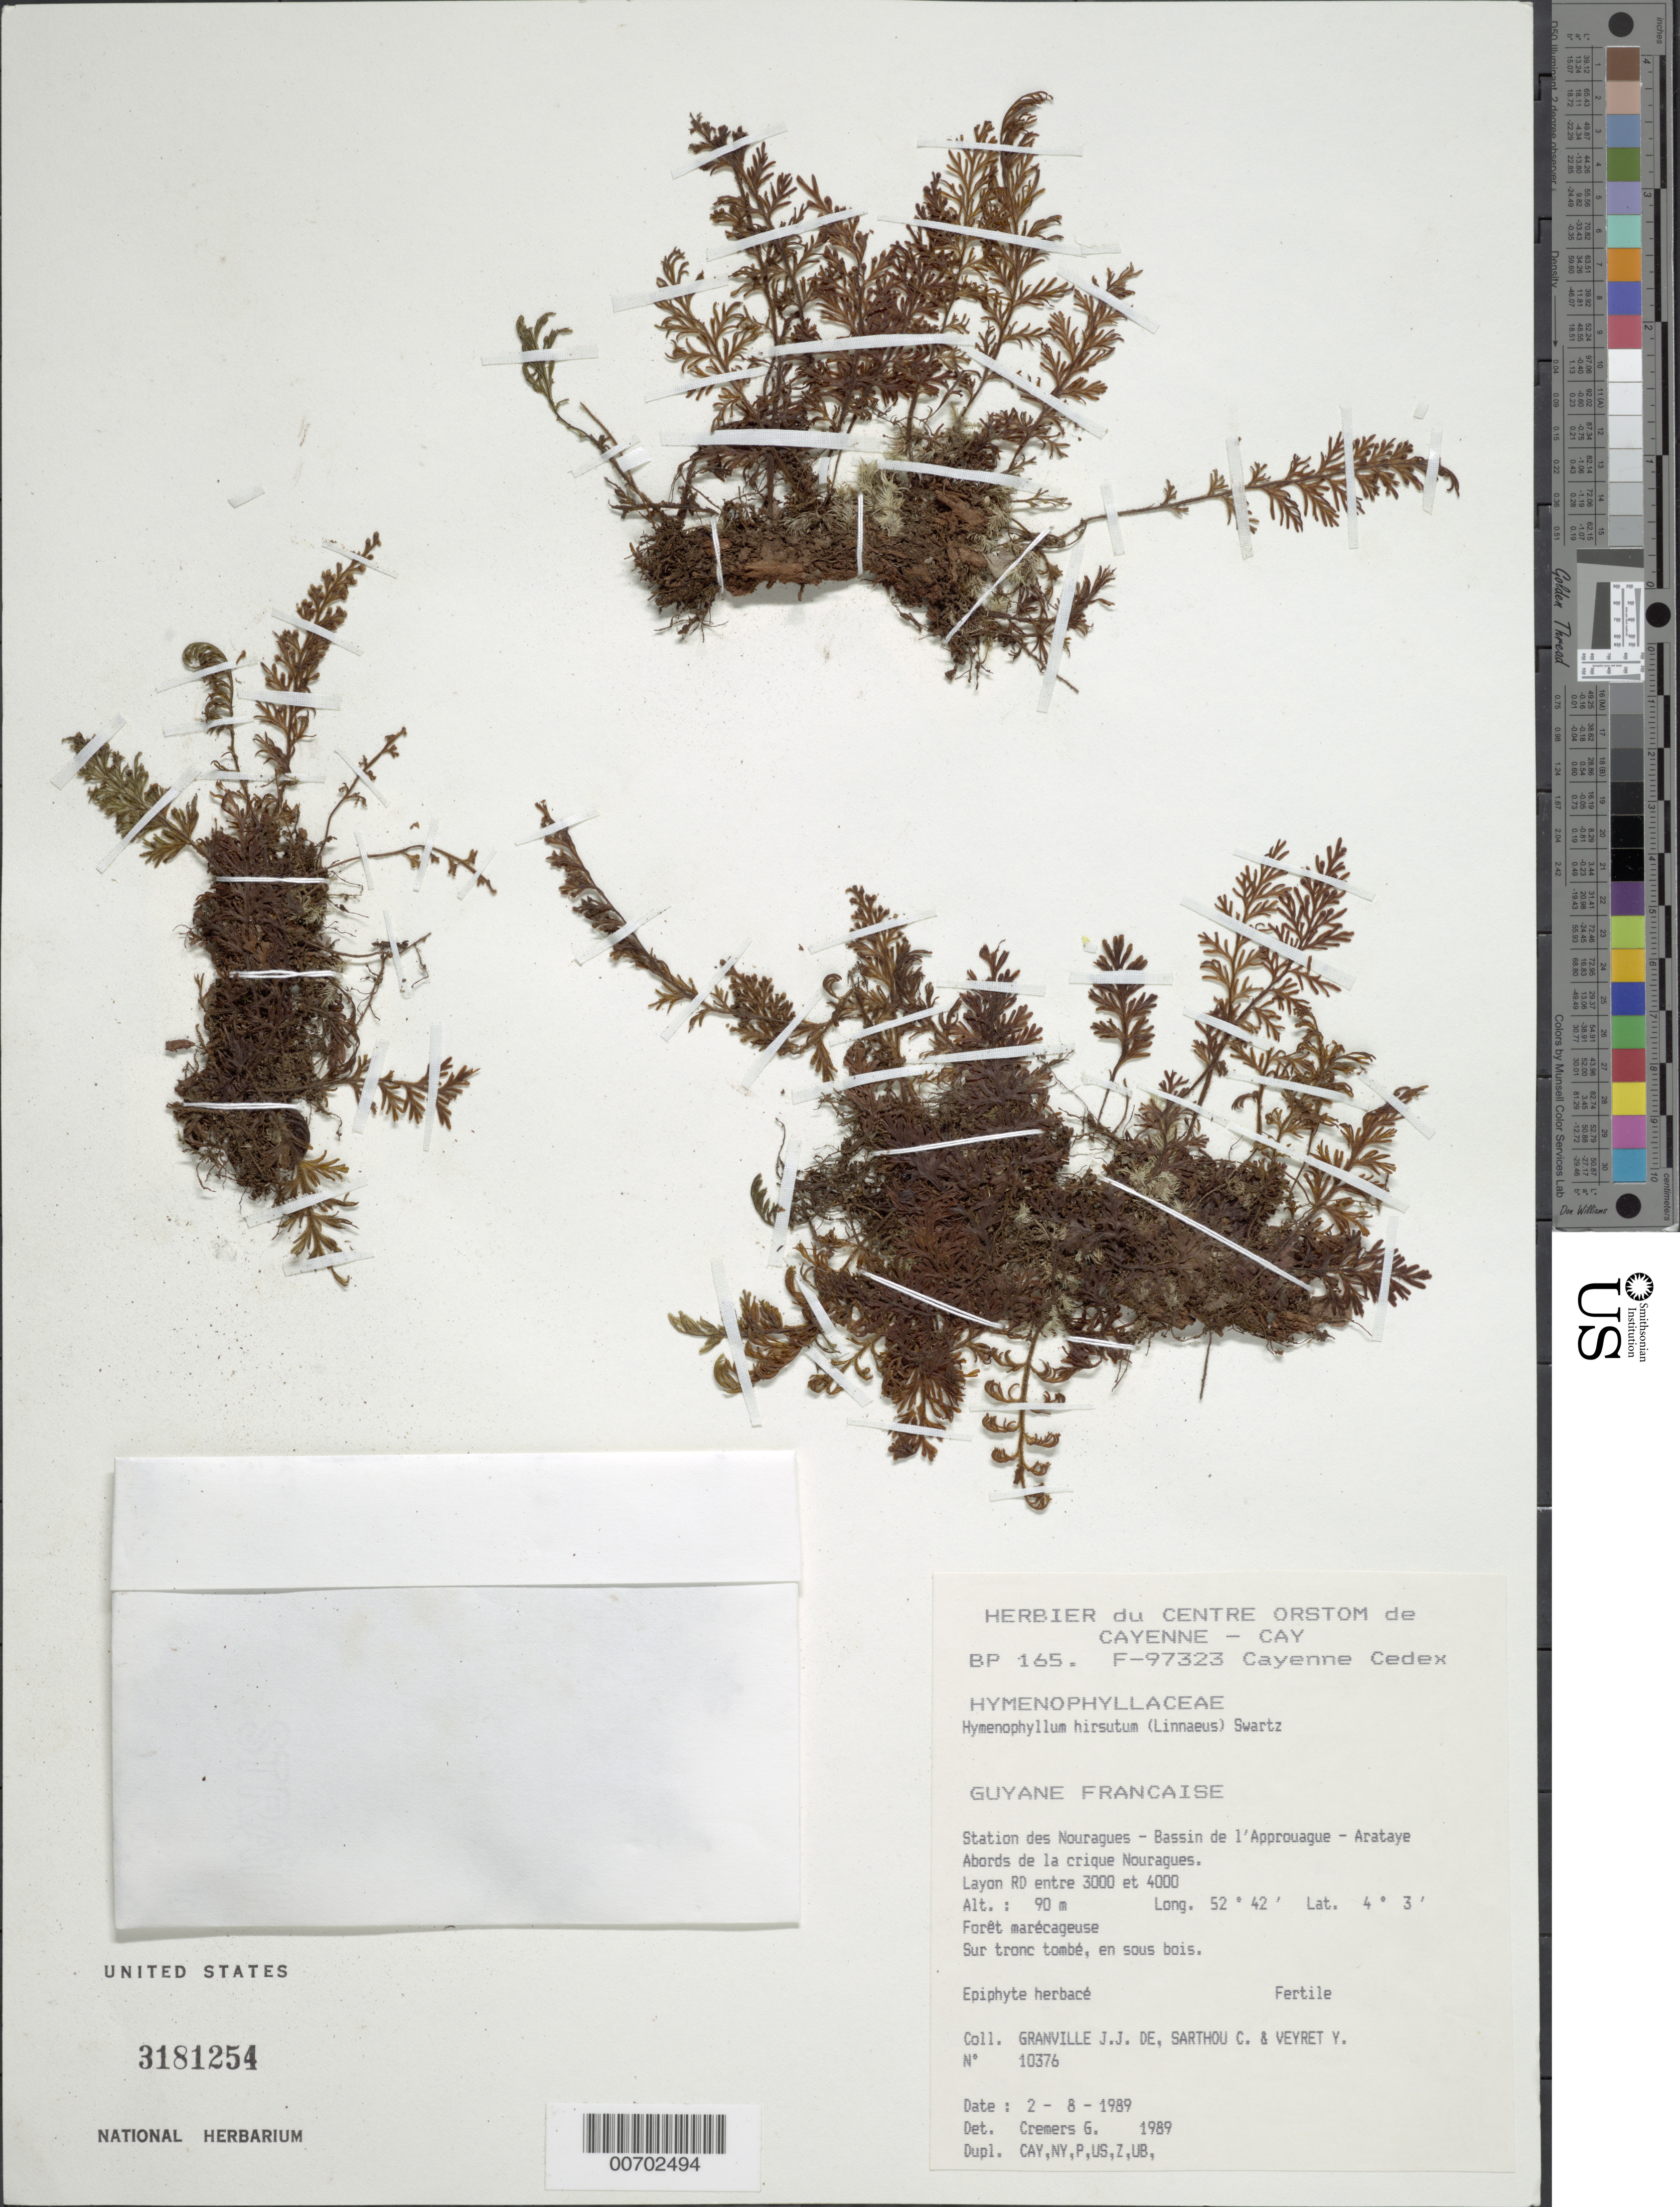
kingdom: Plantae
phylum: Tracheophyta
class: Polypodiopsida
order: Hymenophyllales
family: Hymenophyllaceae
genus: Hymenophyllum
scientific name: Hymenophyllum hirsutum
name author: (L.) Sw.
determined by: Cremers, Georges A.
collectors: J.-J. de Granville, C. Sarthou & Y. Veyret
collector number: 10376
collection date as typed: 2-Aug-89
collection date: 1989-08-02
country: French Guiana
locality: Station des Nouragues, Bassin de l'Approuague, Arataye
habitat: Marshy forest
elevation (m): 90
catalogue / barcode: US 3181254